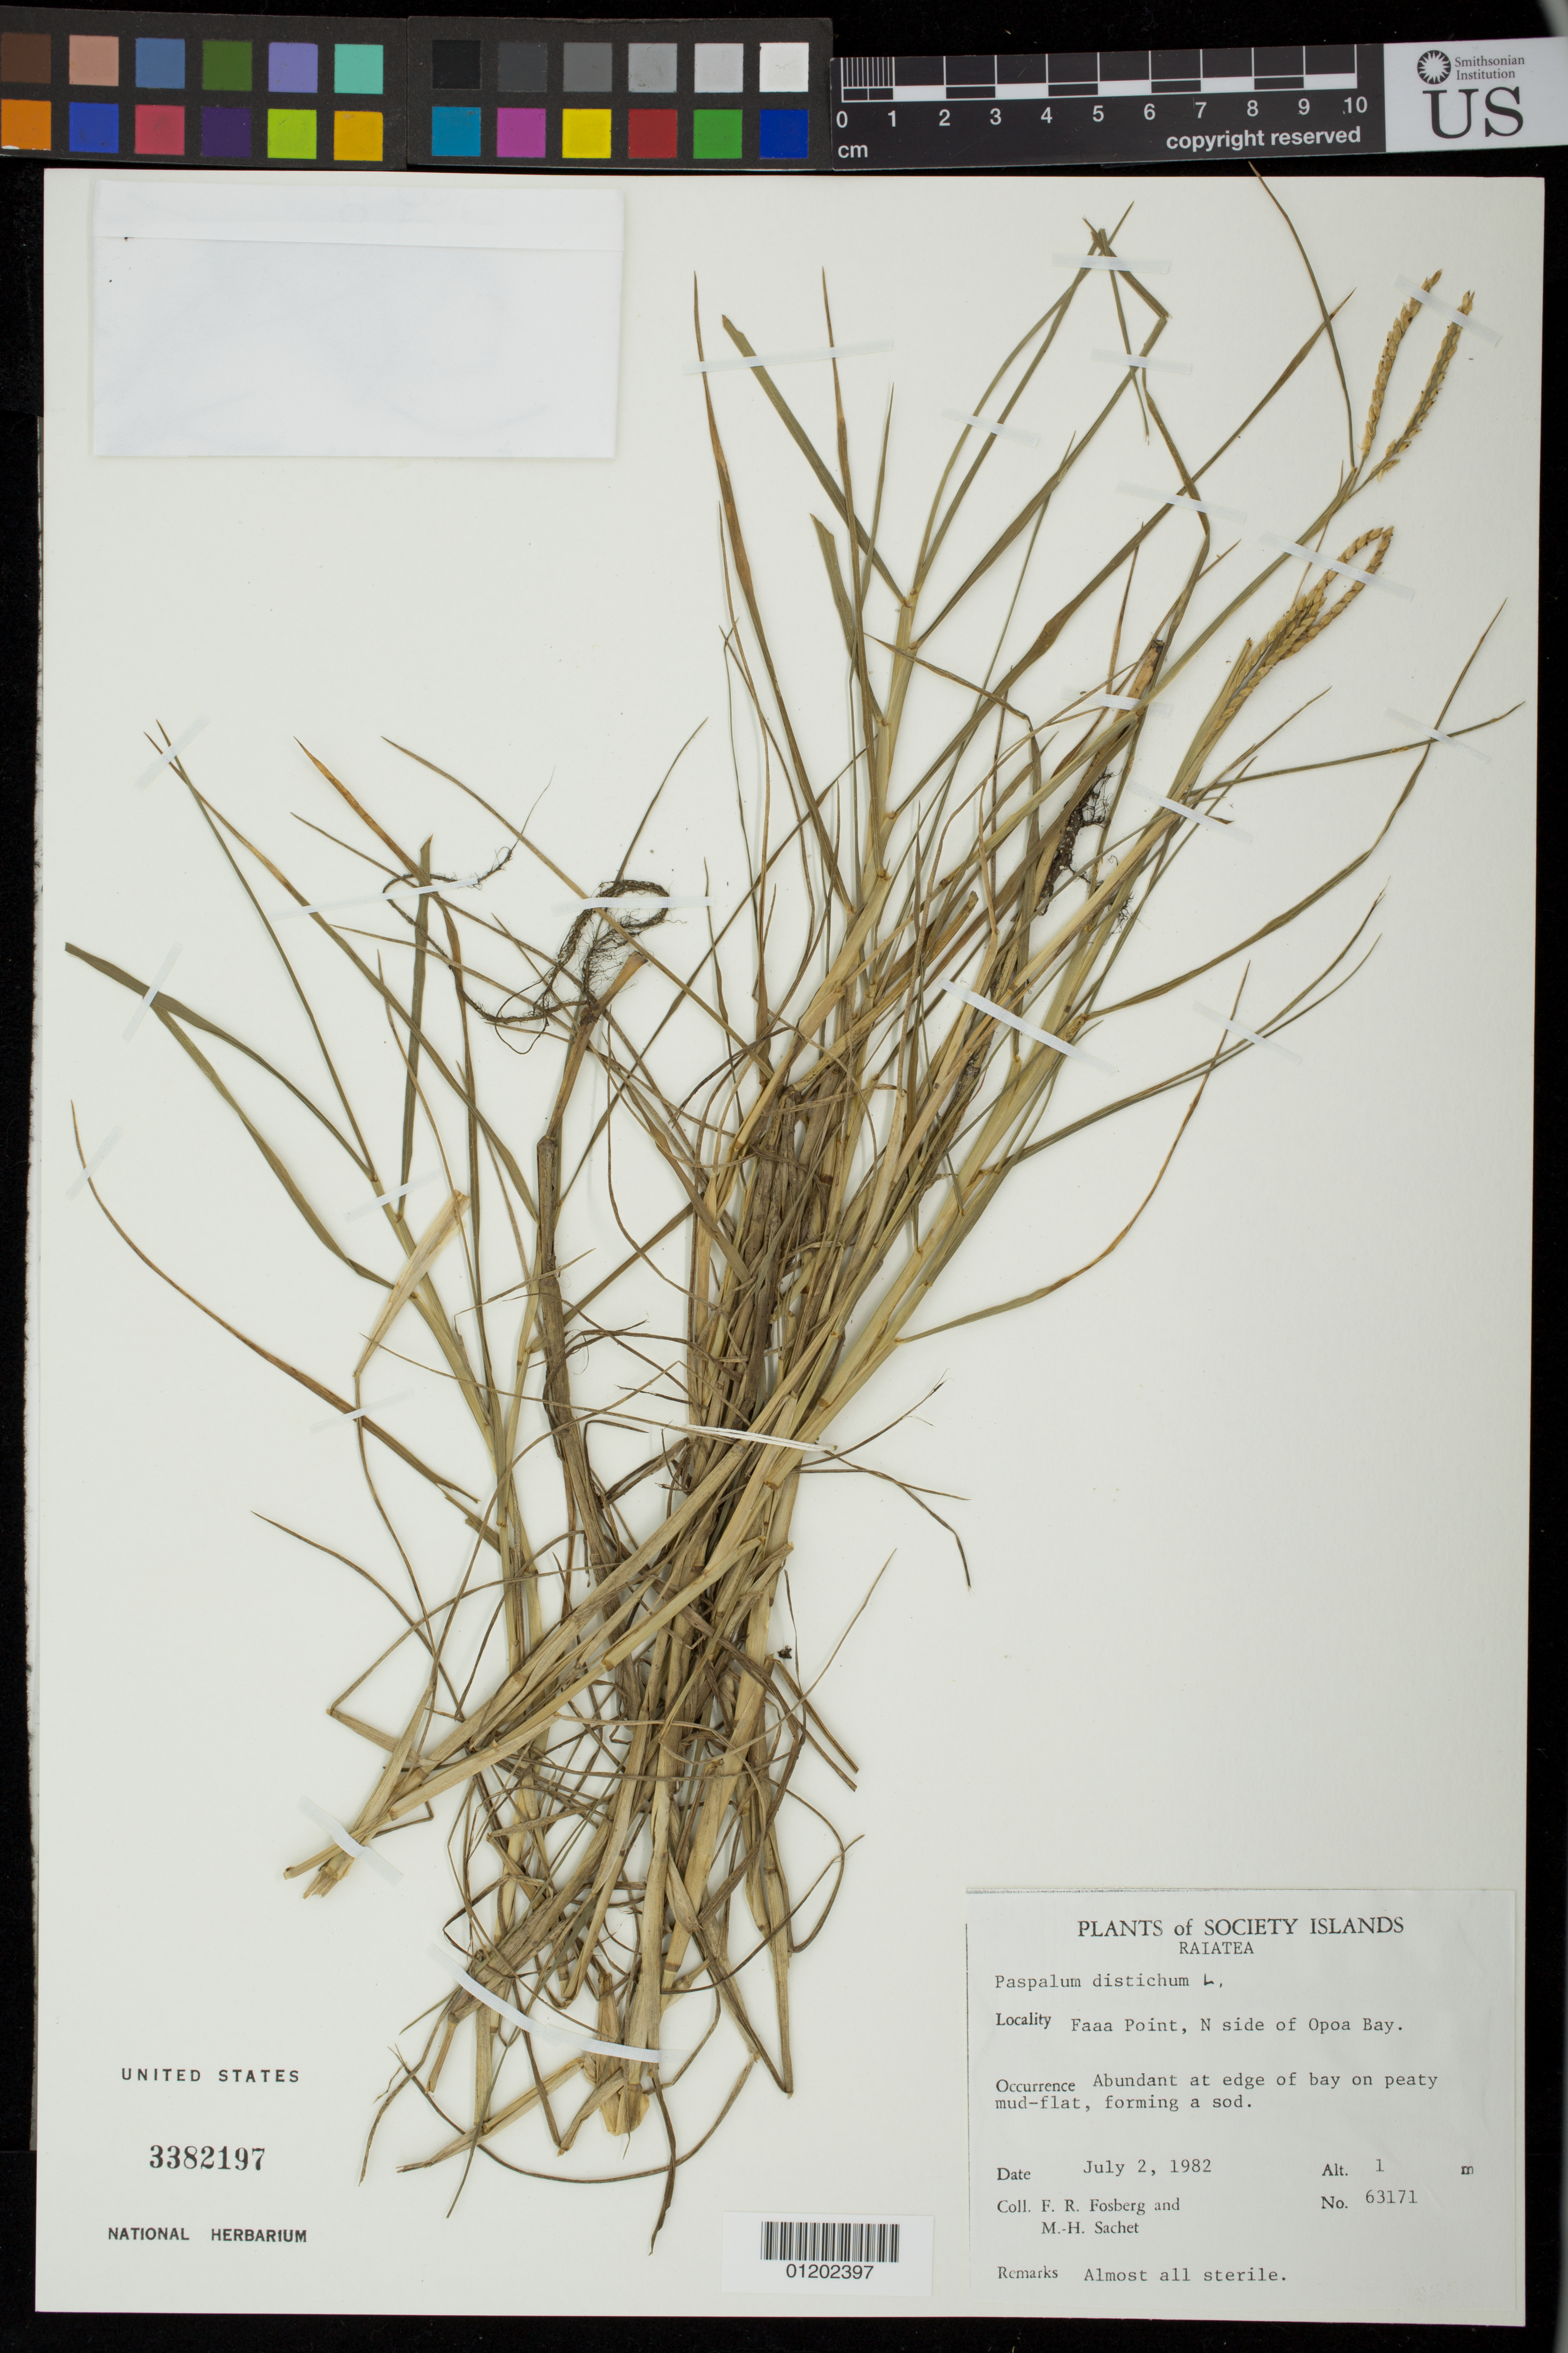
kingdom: Plantae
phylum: Tracheophyta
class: Liliopsida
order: Poales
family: Poaceae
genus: Paspalum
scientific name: Paspalum distichum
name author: L.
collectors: F.R. Fosberg & M.-H. Sachet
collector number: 63171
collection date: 1982-07-02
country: French Polynesia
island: Raiatea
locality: Faaa Point, N side of Opoa Bay.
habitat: Edge of bay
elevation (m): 1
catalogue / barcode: US 3382197